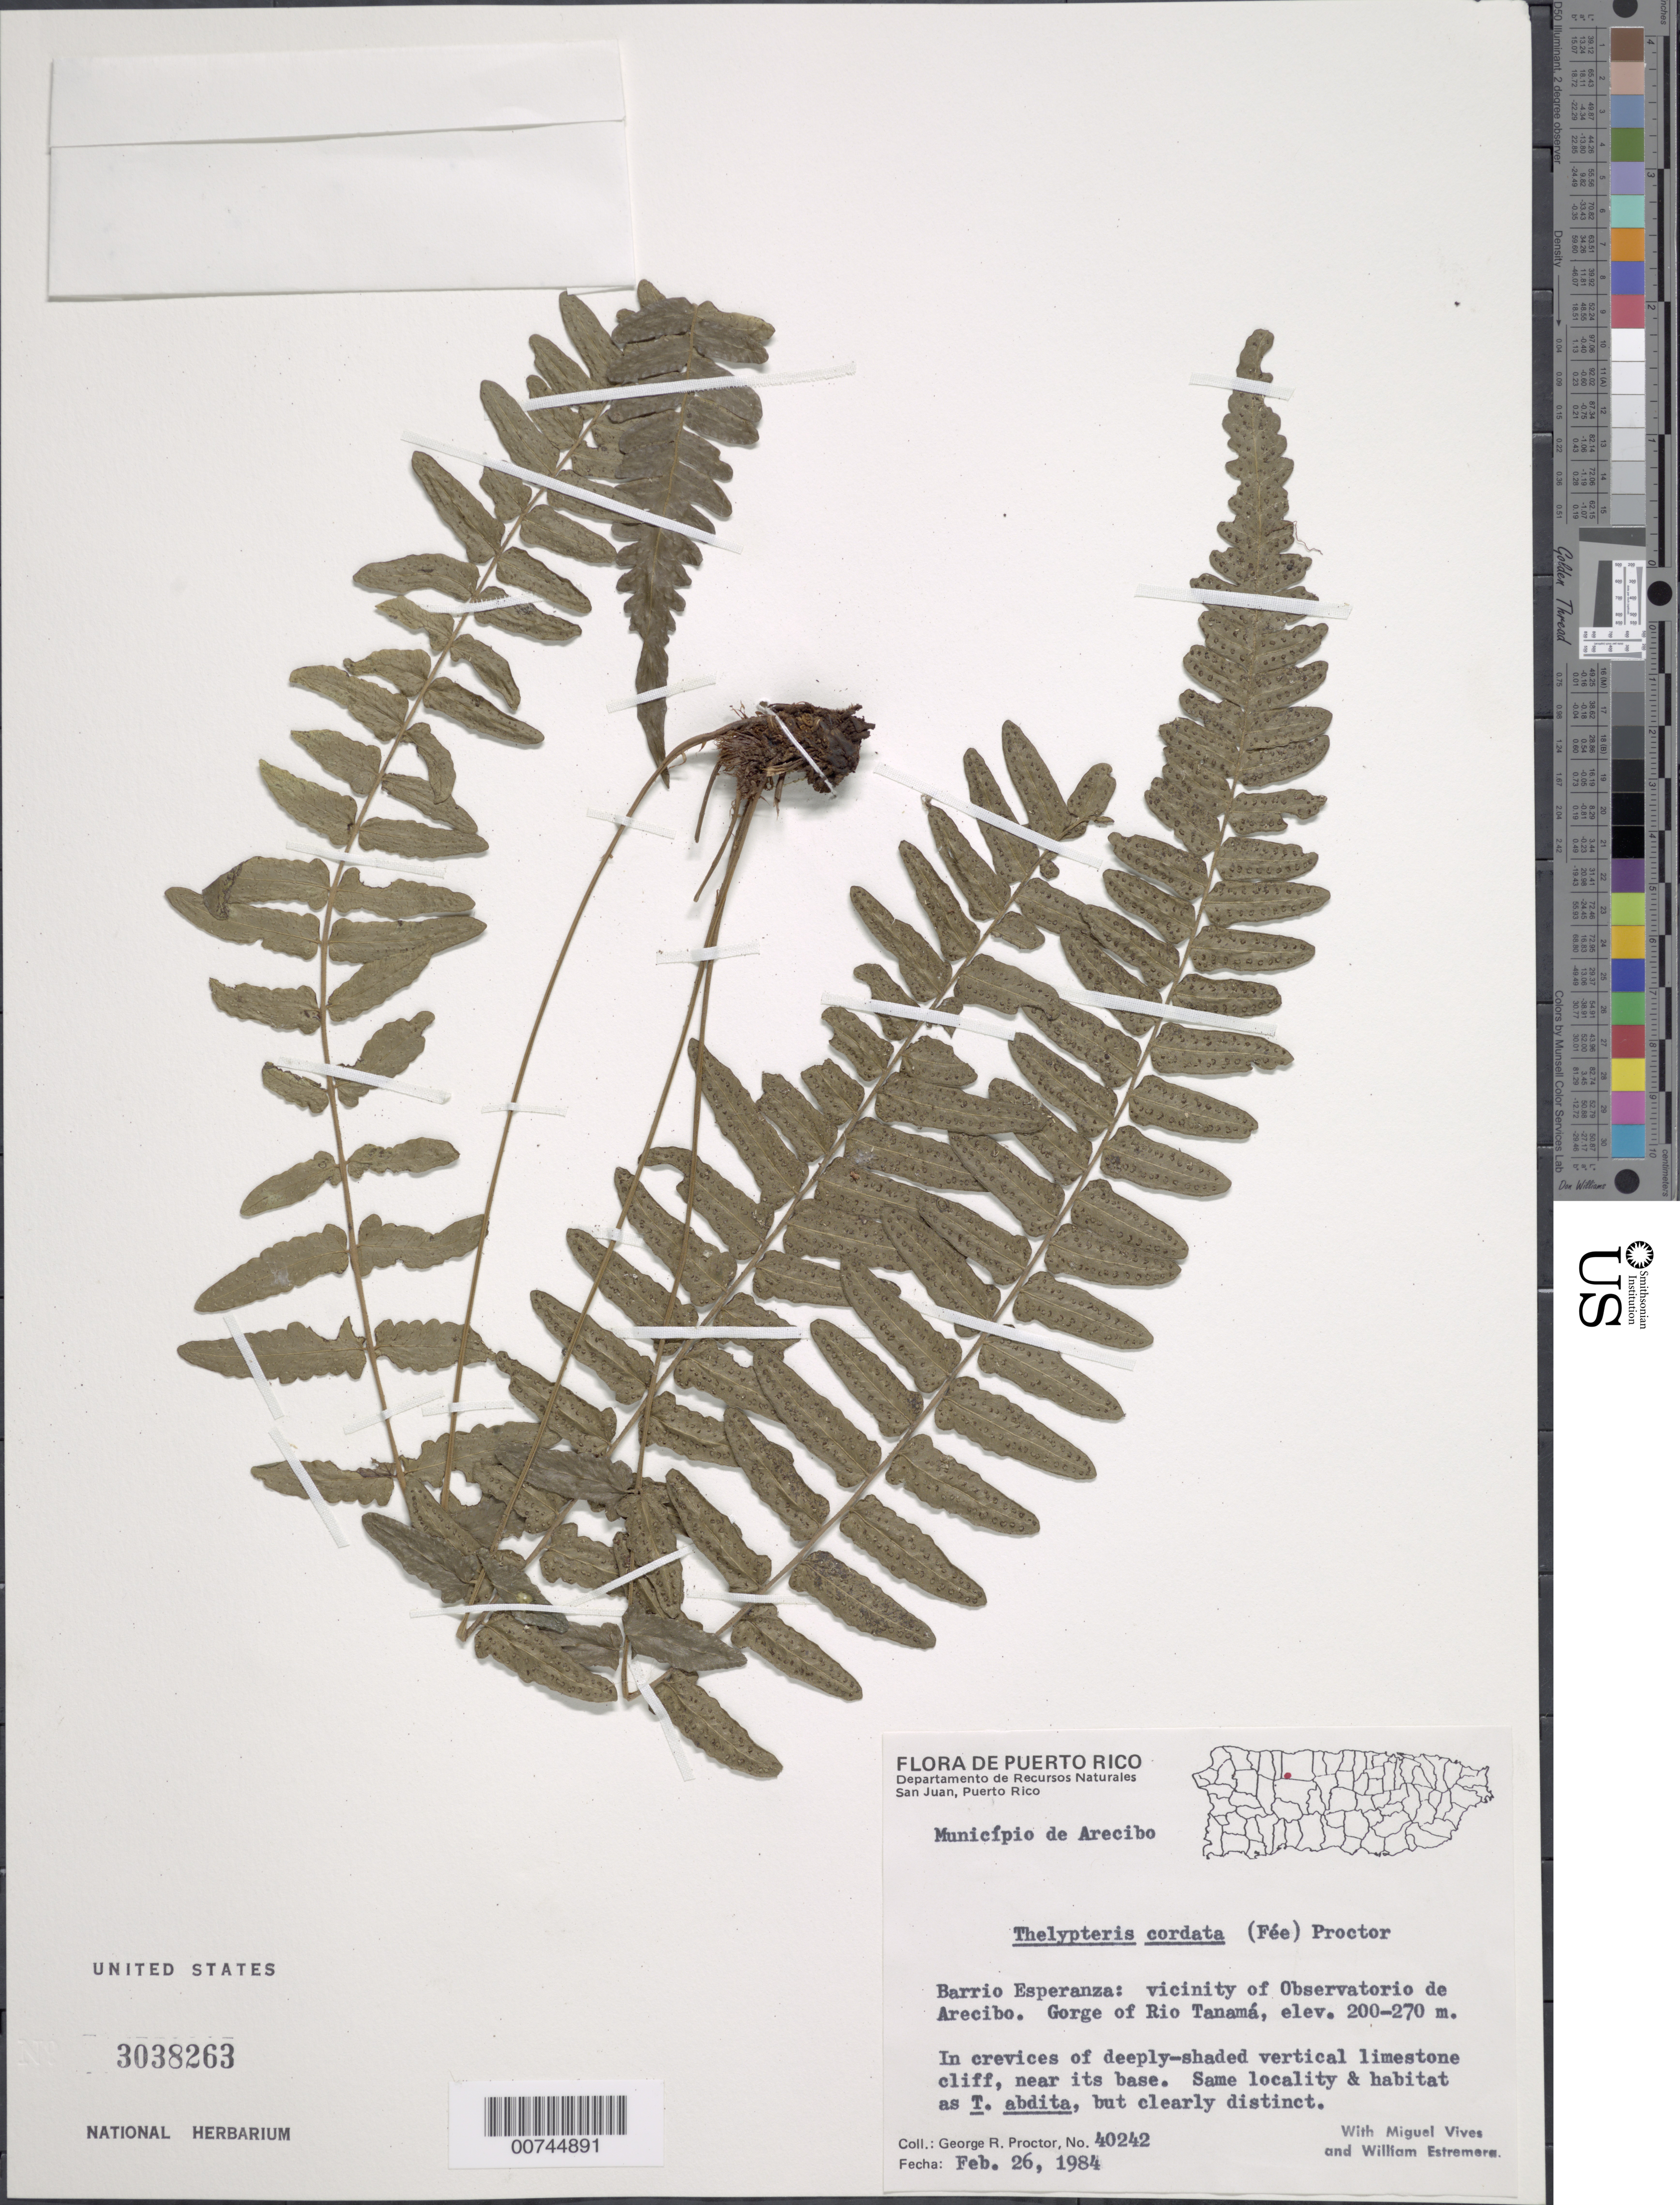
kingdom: Plantae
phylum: Tracheophyta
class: Polypodiopsida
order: Polypodiales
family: Thelypteridaceae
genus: Goniopteris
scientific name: Goniopteris cordata (Fée) comb. nov., ined 2015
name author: (Fée)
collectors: G. R. Proctor, M. Vives & W. Estremera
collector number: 40242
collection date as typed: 26 Feb 1984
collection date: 1984-02-26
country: Puerto Rico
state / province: Arecibo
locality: Barrio Esperanza: vicinity of Observatorio de Arecibo. Gorge of Rio Tanamá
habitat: In crevices of moist shaded limestone cliffs, near its base. Same locality & habitat as T. abdita, but clearly distinct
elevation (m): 200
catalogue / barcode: US 3038263